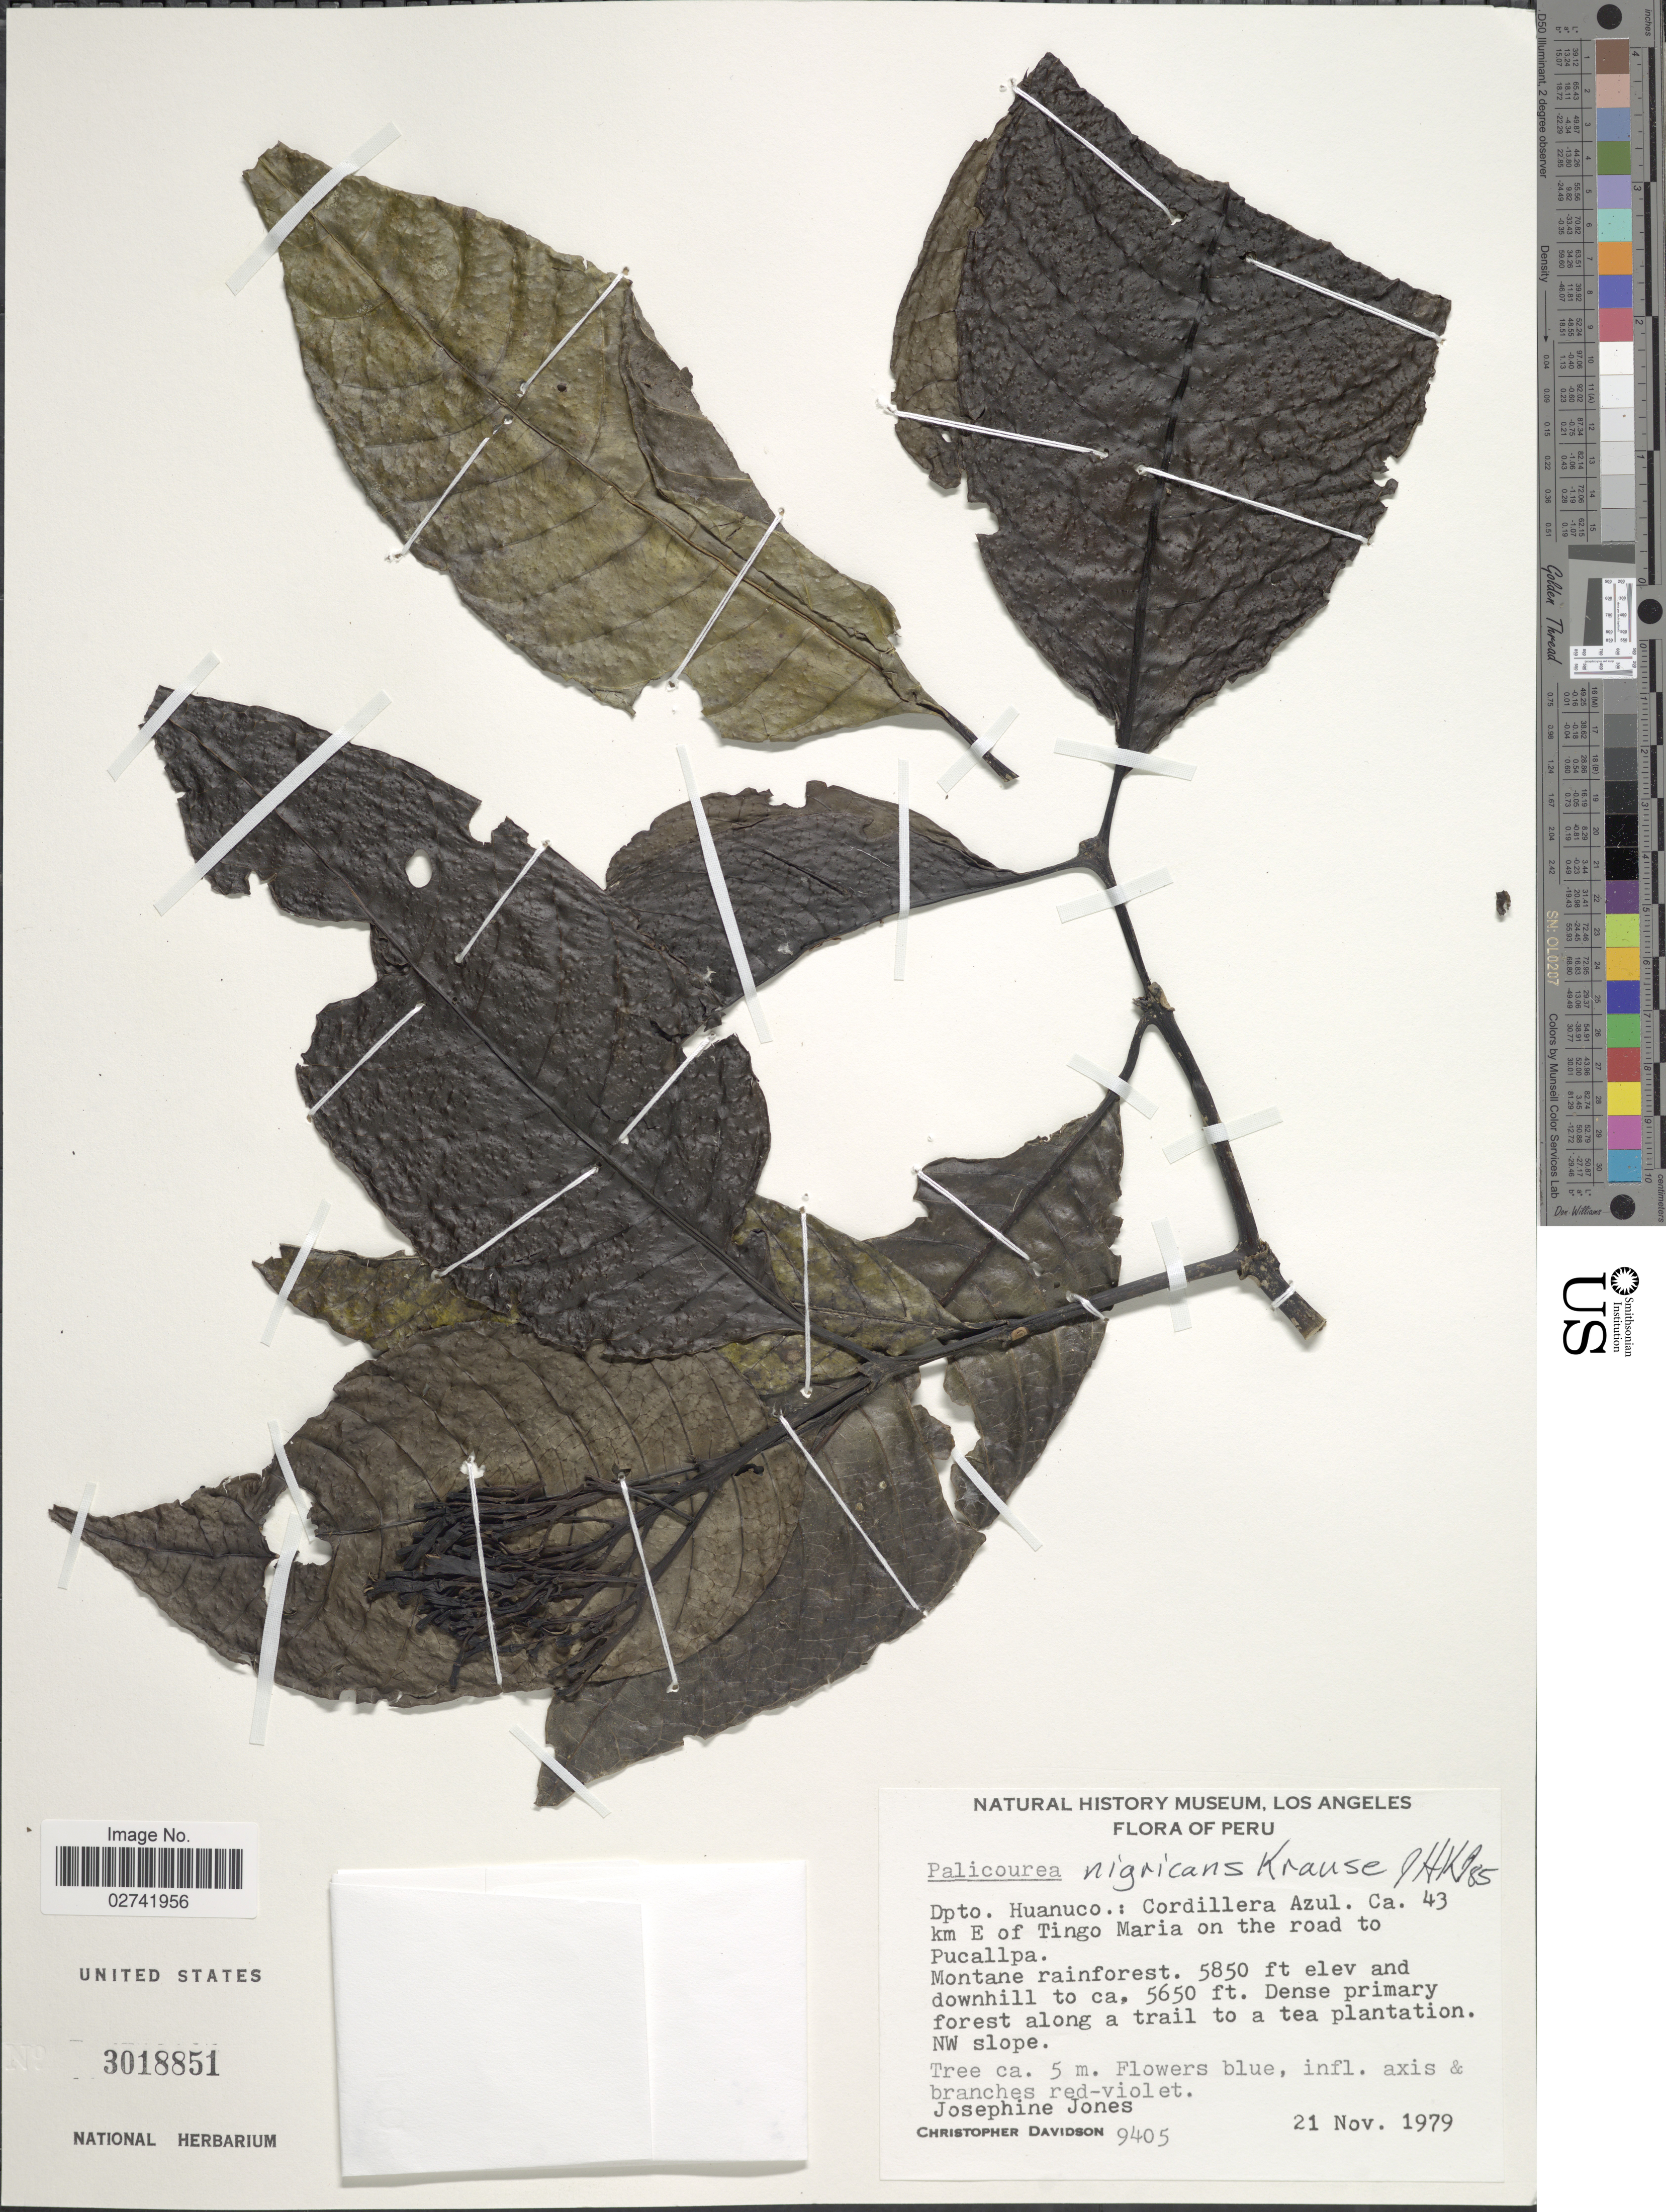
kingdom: Plantae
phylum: Tracheophyta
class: Magnoliopsida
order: Gentianales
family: Rubiaceae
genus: Palicourea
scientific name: Palicourea nigricans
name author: Krause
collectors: J. Jones & C. Davidson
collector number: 9405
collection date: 1979-11-21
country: Peru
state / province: Huánuco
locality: Cordillera Azul, Ca. 43 km E of Tingo Maria on the road to Pucallpa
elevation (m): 1722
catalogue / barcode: US 3018851